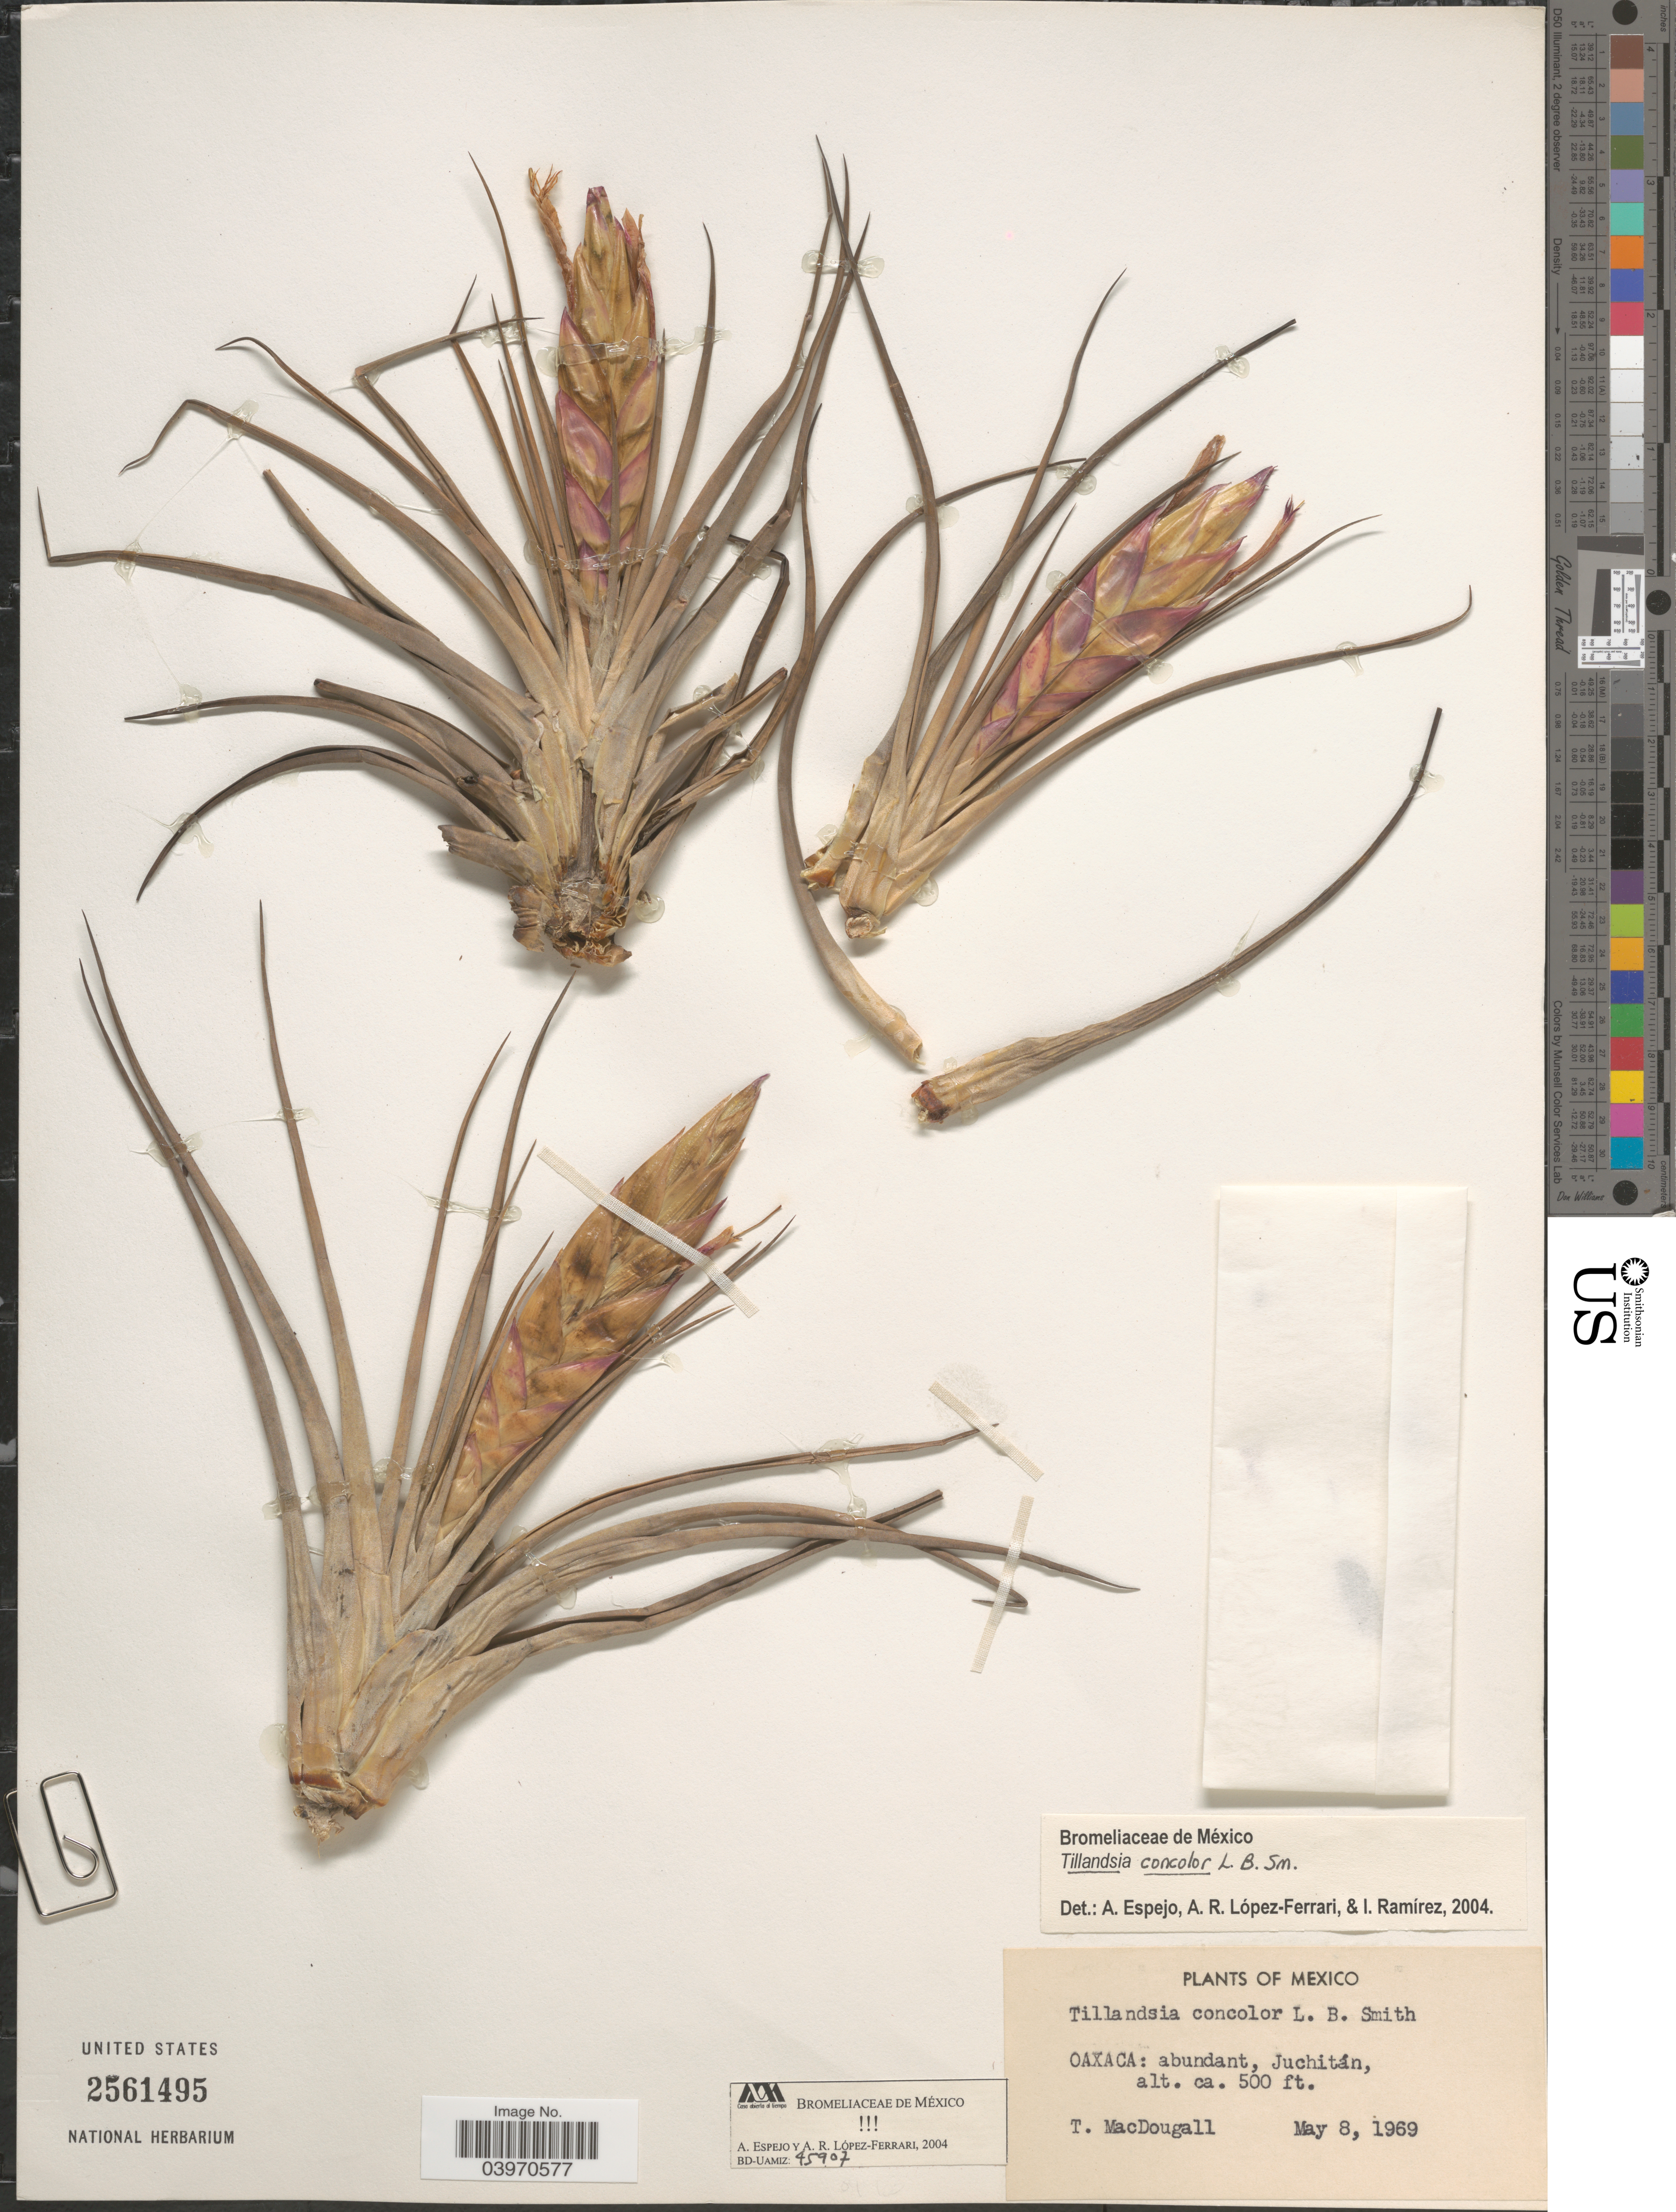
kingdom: Plantae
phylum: Tracheophyta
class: Liliopsida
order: Poales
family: Bromeliaceae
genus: Tillandsia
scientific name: Tillandsia concolor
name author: L.B. Sm.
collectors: T. B. MacDougall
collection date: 1969-05-08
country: Mexico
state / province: Oaxaca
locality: Abundant, Juchitán.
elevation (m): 152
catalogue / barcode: US 2561495